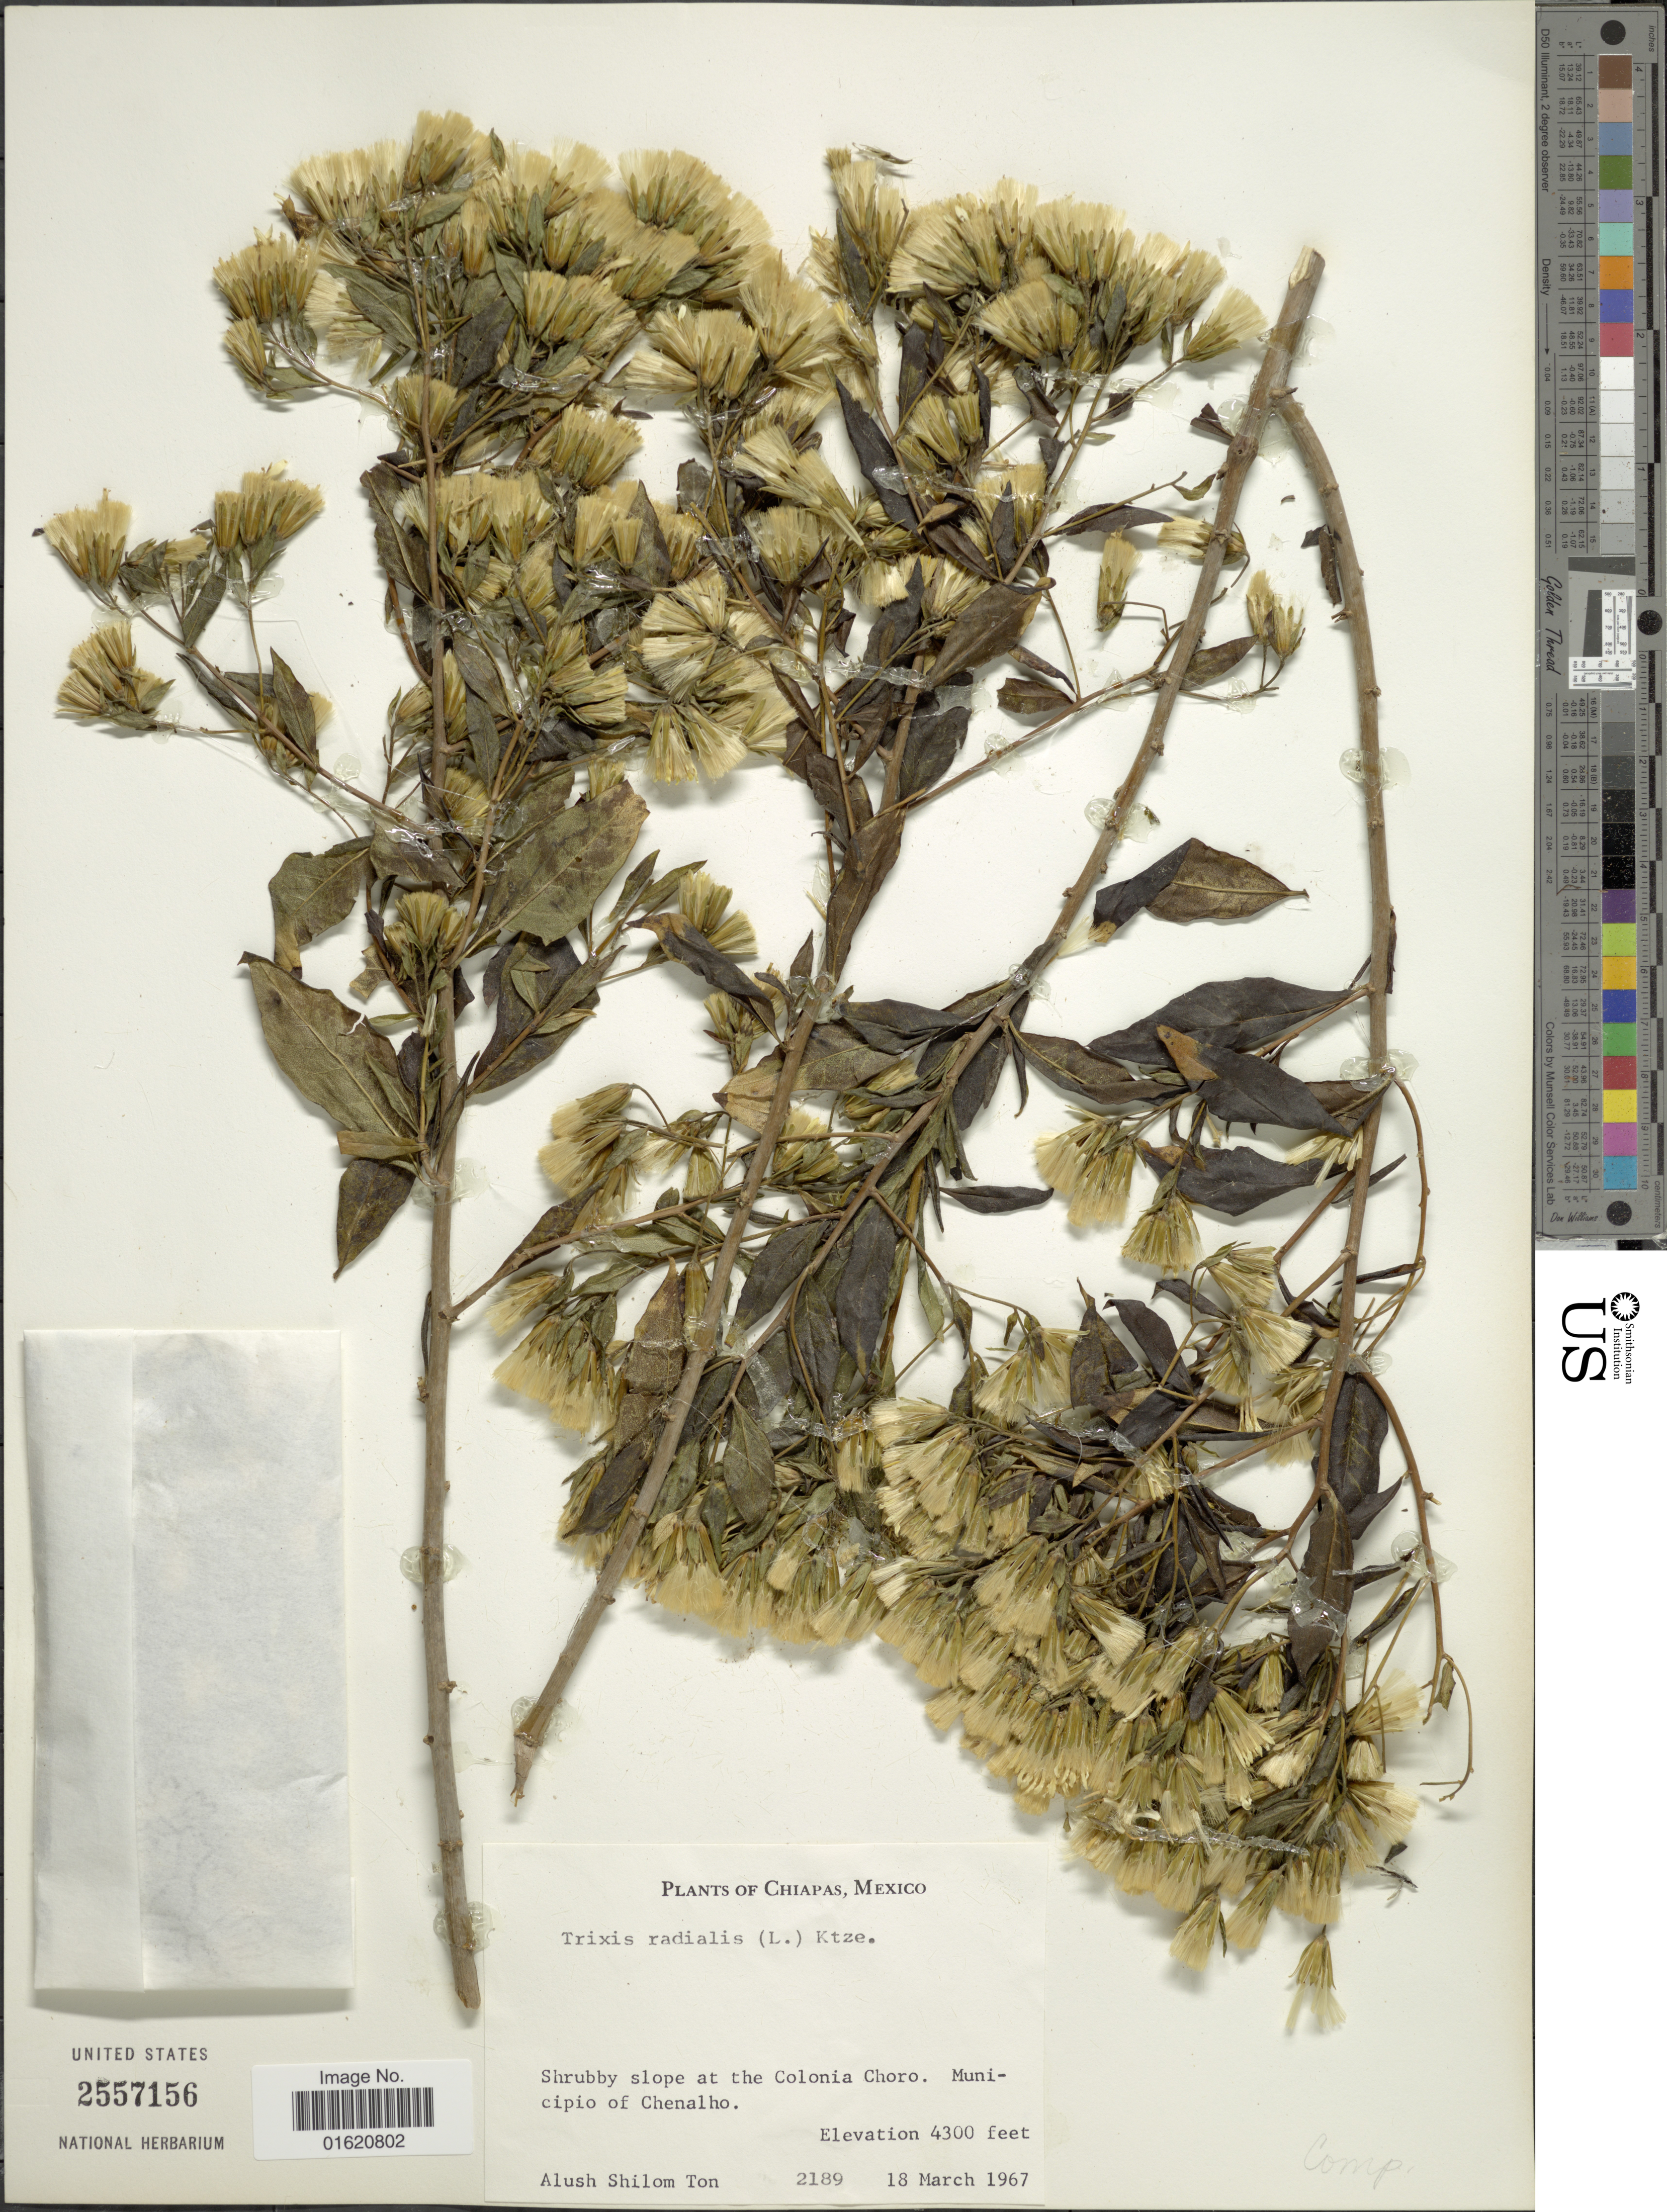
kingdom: Plantae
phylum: Tracheophyta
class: Magnoliopsida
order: Asterales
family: Asteraceae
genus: Trixis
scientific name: Trixis inula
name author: Crantz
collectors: A. S. Ton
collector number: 2189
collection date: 1967-03-18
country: Mexico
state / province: Chiapas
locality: Shrubby slope at the Colonia Choro, Municipio of Chenalho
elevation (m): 1311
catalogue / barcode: US 2557156